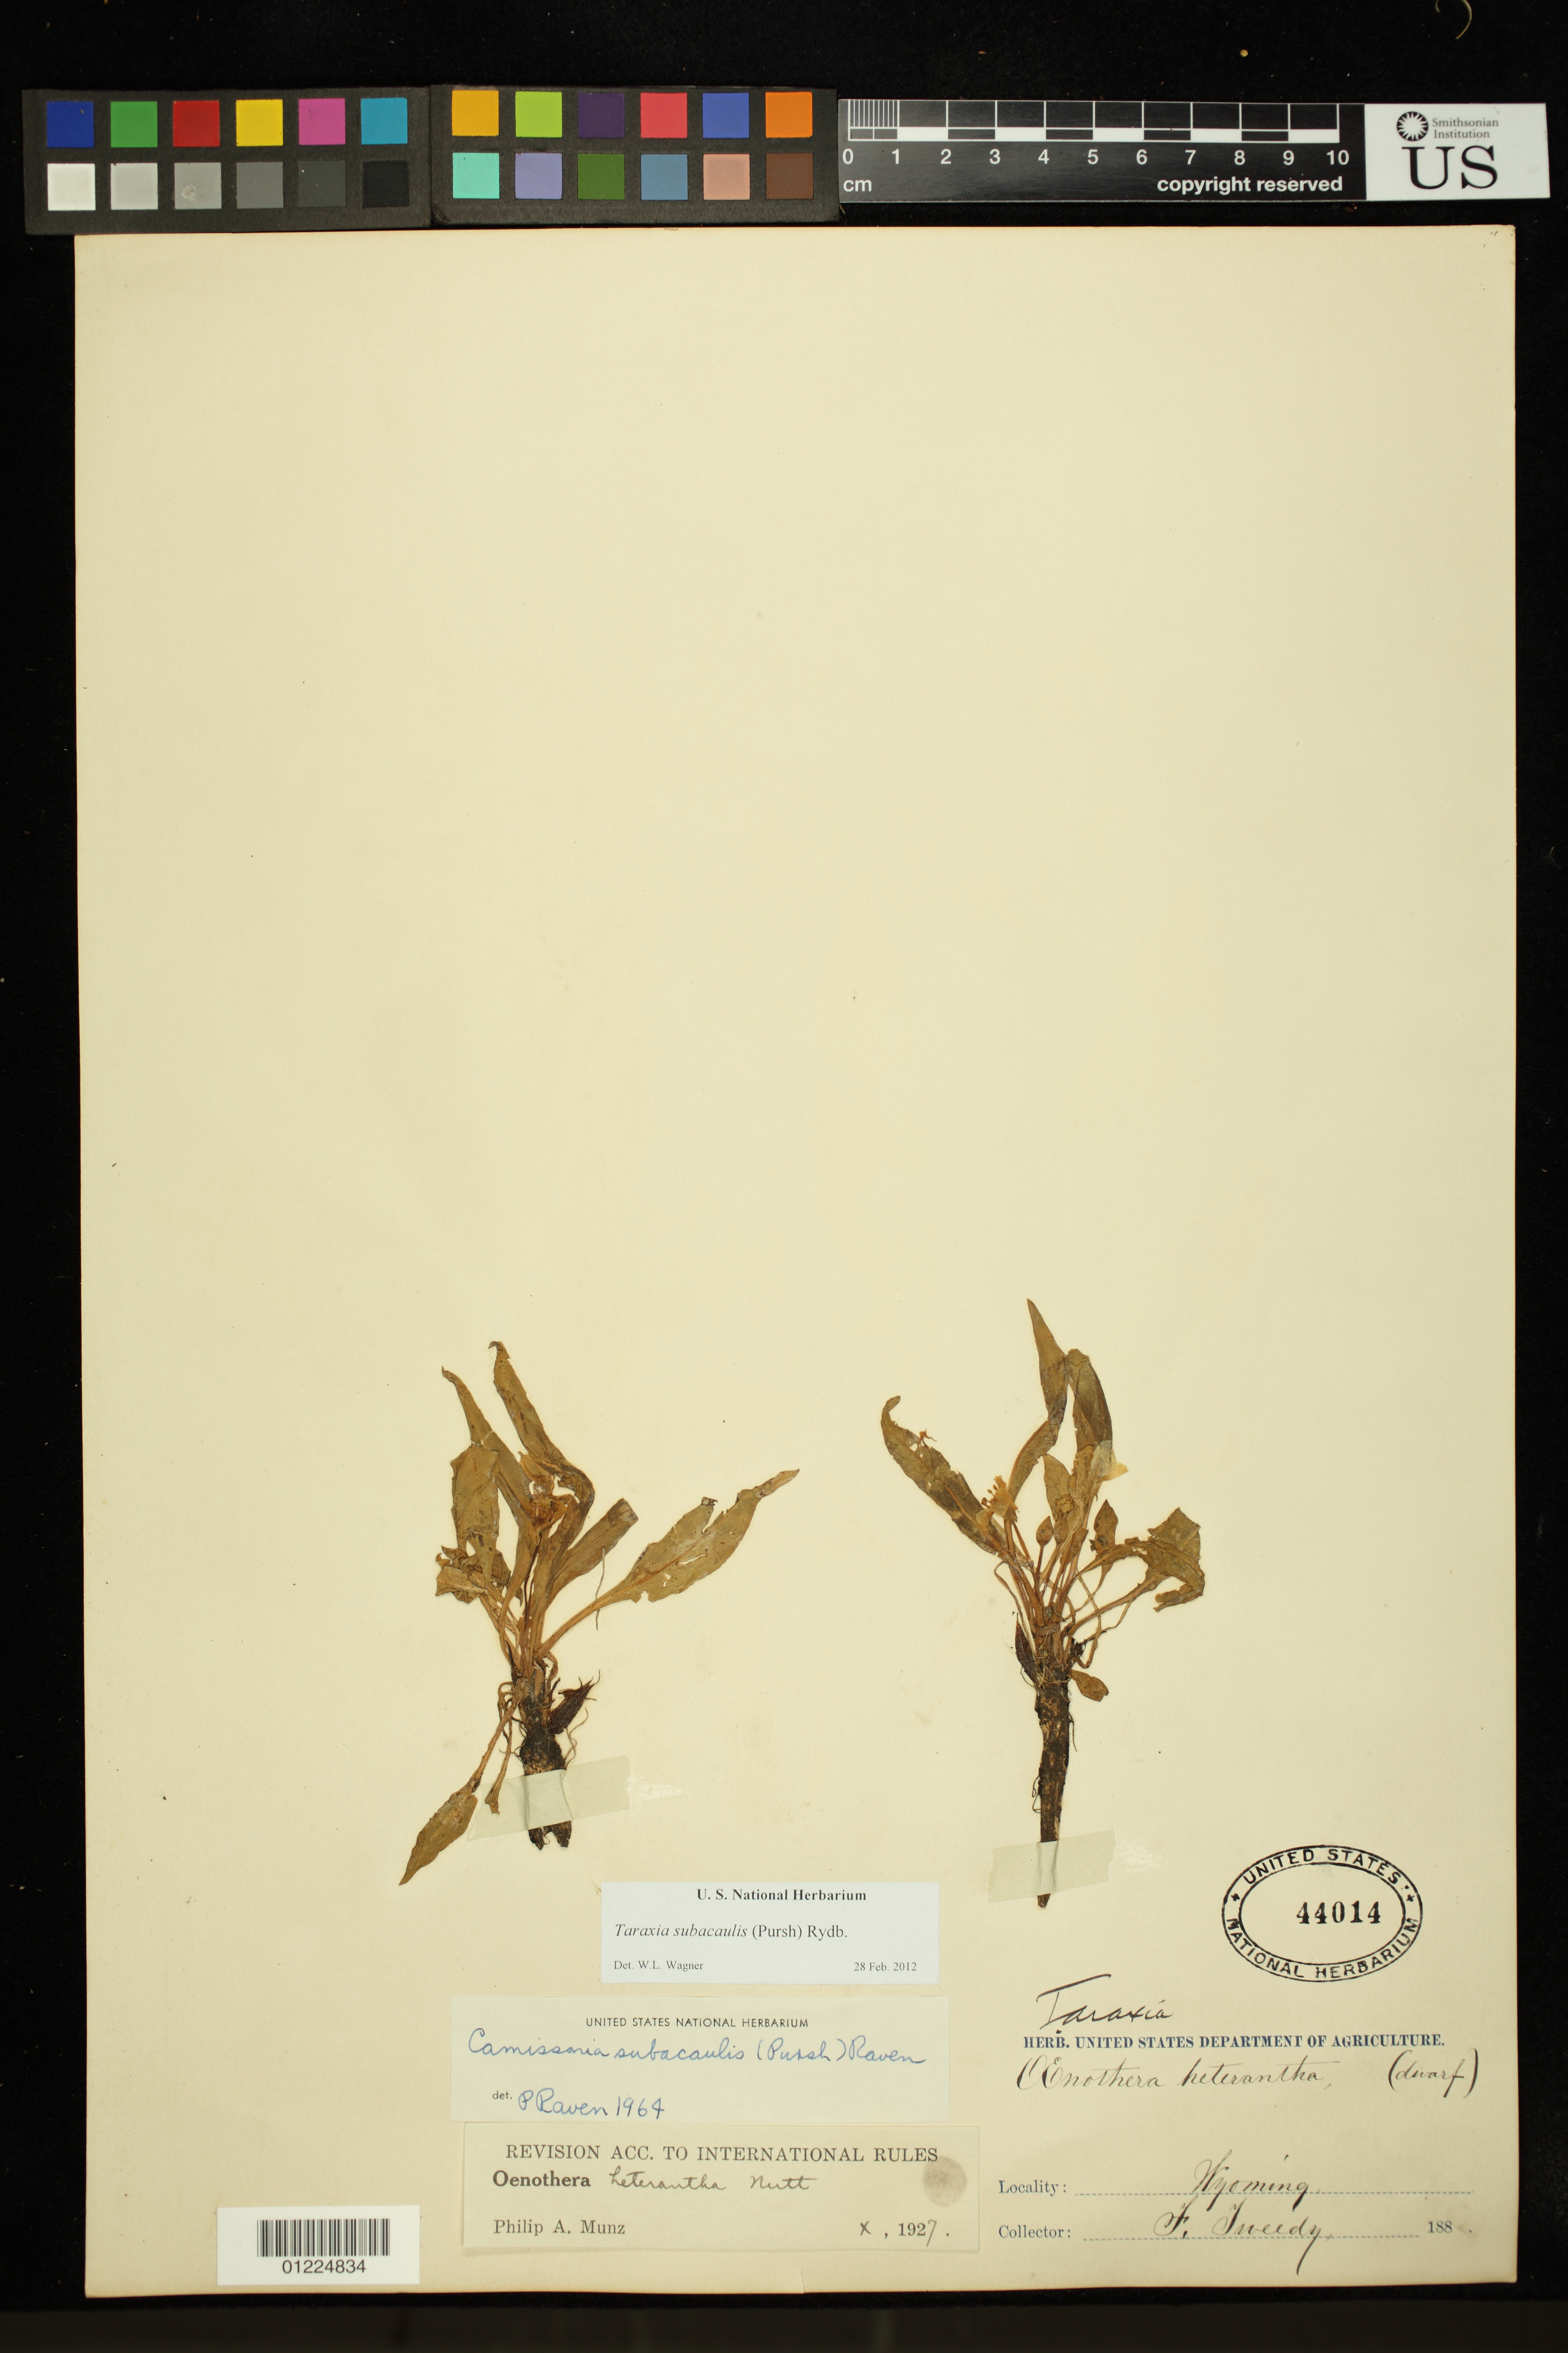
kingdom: Plantae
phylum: Tracheophyta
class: Magnoliopsida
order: Myrtales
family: Onagraceae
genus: Taraxia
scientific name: Taraxia subacaulis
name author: (Pursh) Rydb.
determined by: Wagner, W. L., (BOT), Smithsonian Institution - National Museum of Natural History (UNITED STATES)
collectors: F. Tweedy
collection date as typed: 188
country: United States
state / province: Wyoming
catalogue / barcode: US 44014